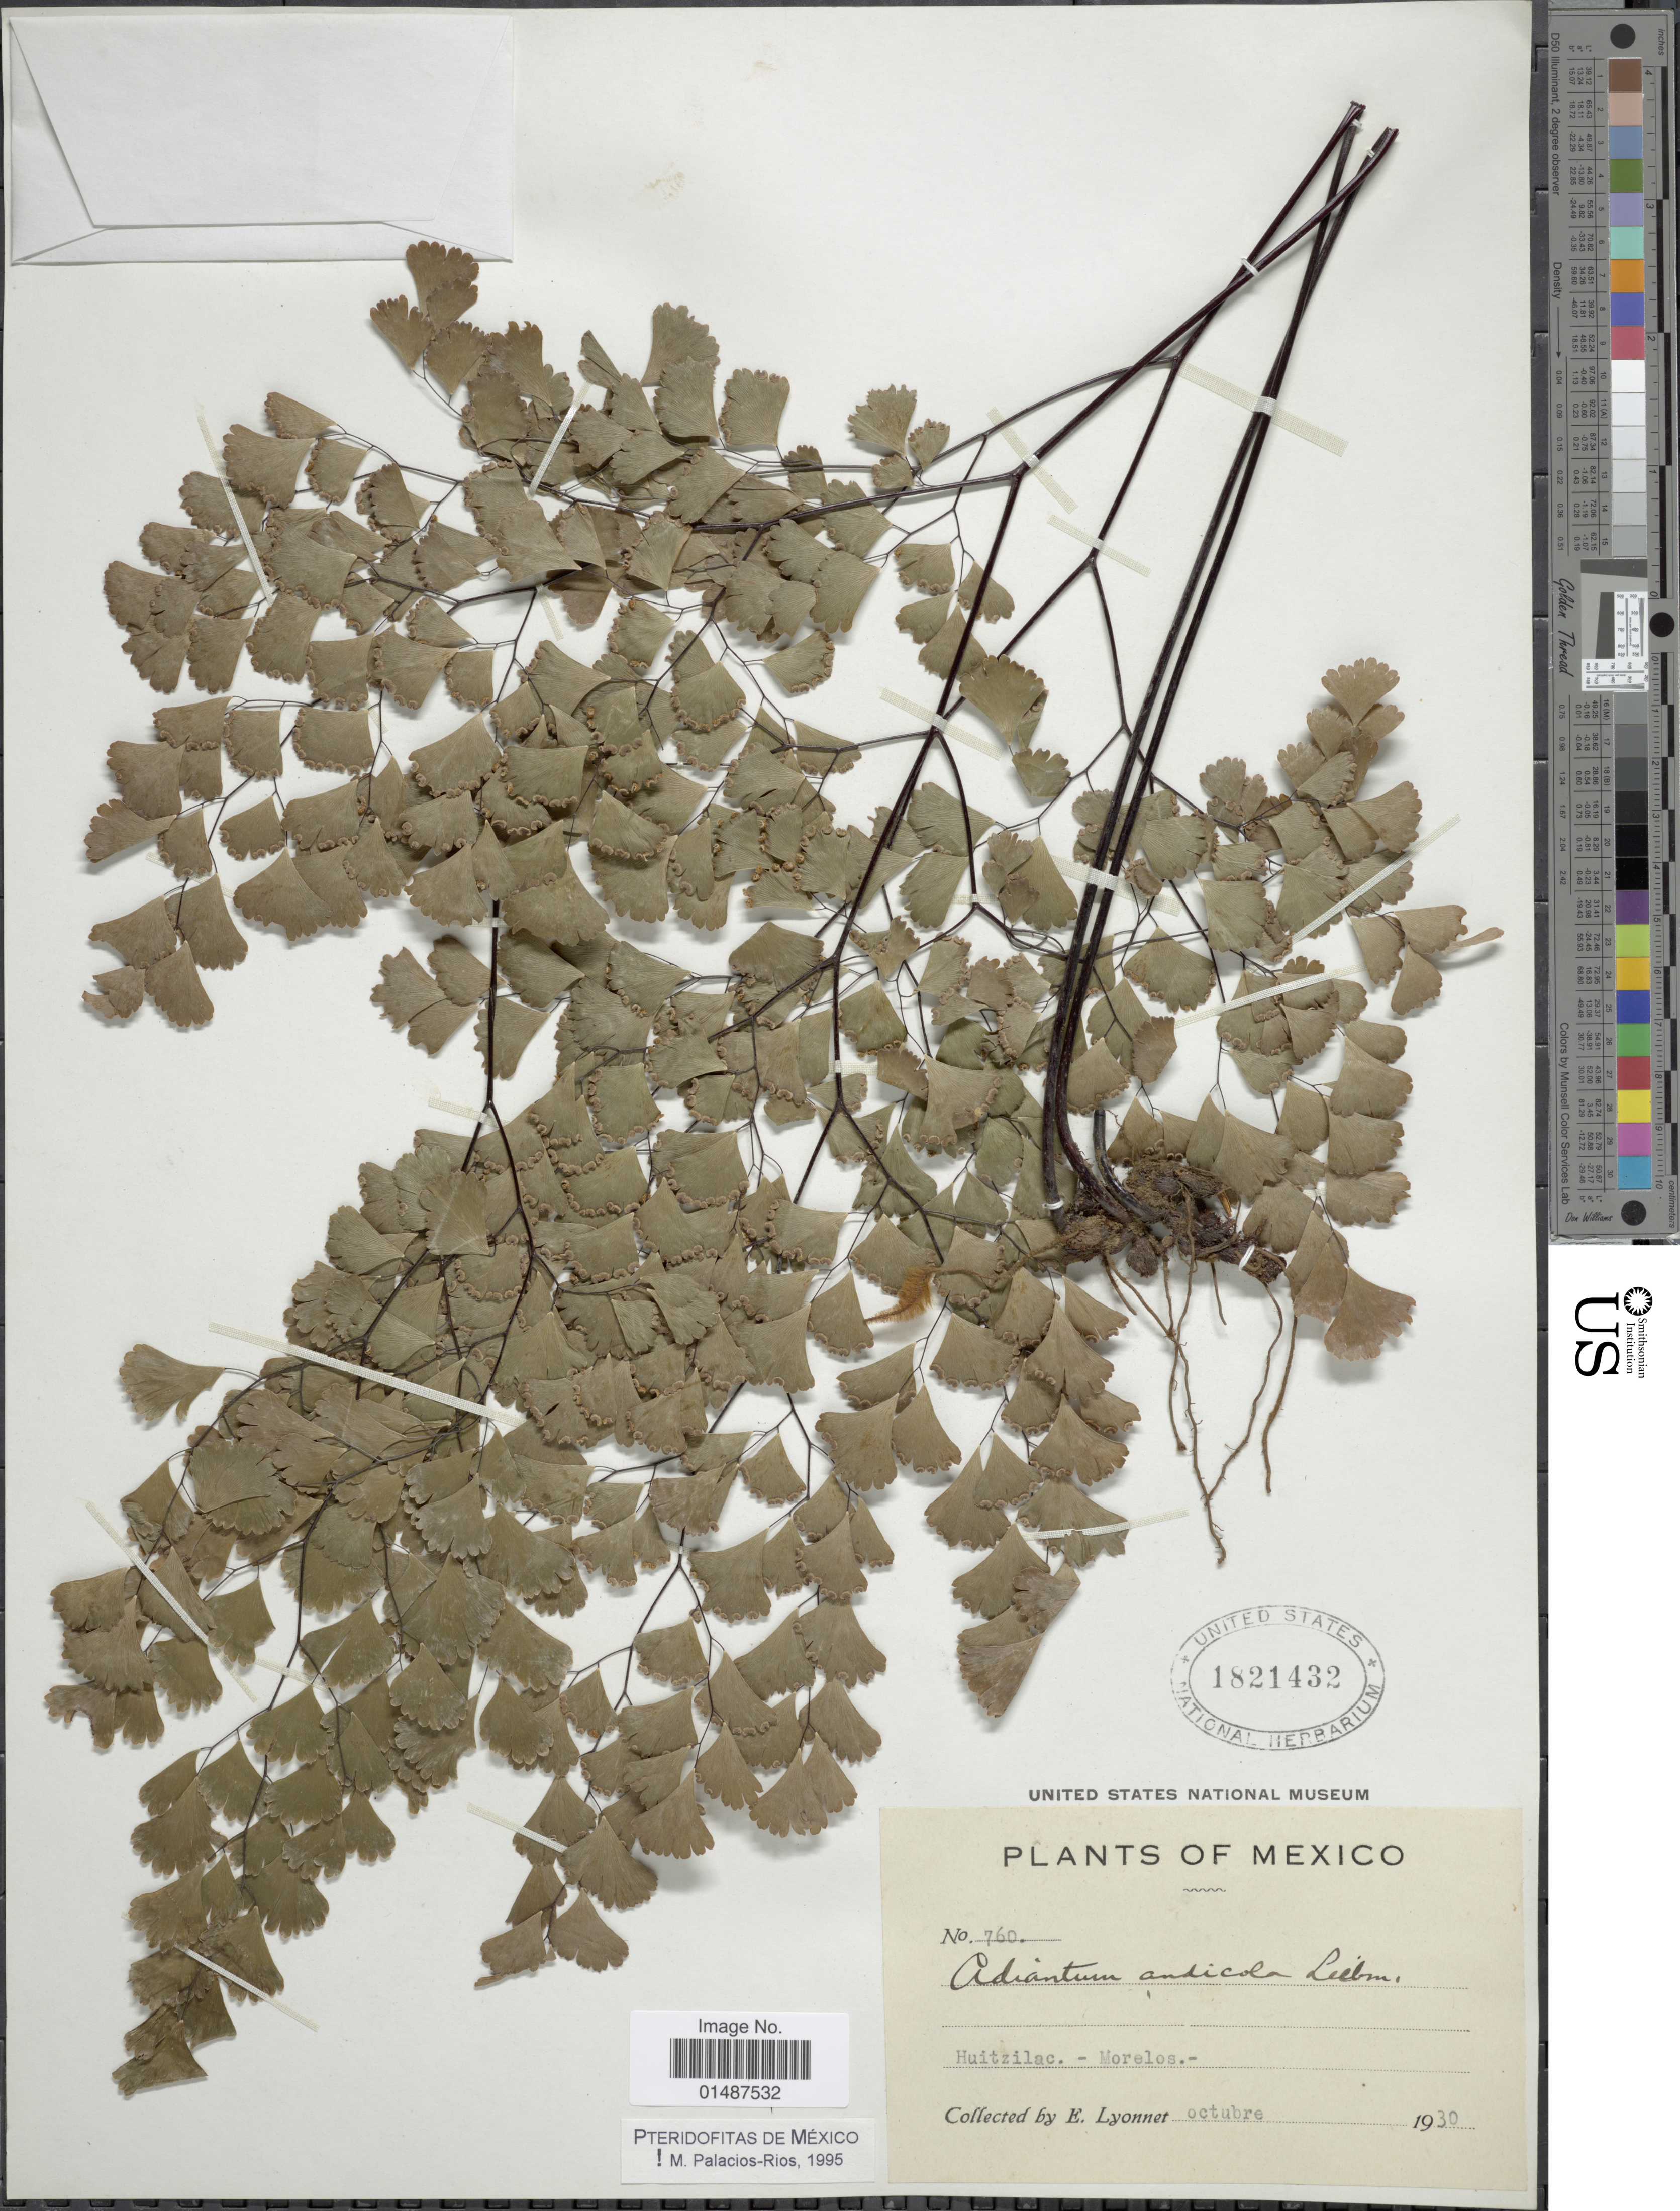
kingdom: Plantae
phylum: Tracheophyta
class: Polypodiopsida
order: Polypodiales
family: Pteridaceae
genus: Adiantum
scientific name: Adiantum andicola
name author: Liebm.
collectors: E. Lyonnet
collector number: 760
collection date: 1930-10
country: Mexico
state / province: Morelos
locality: Huitzilac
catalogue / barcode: US 1821432